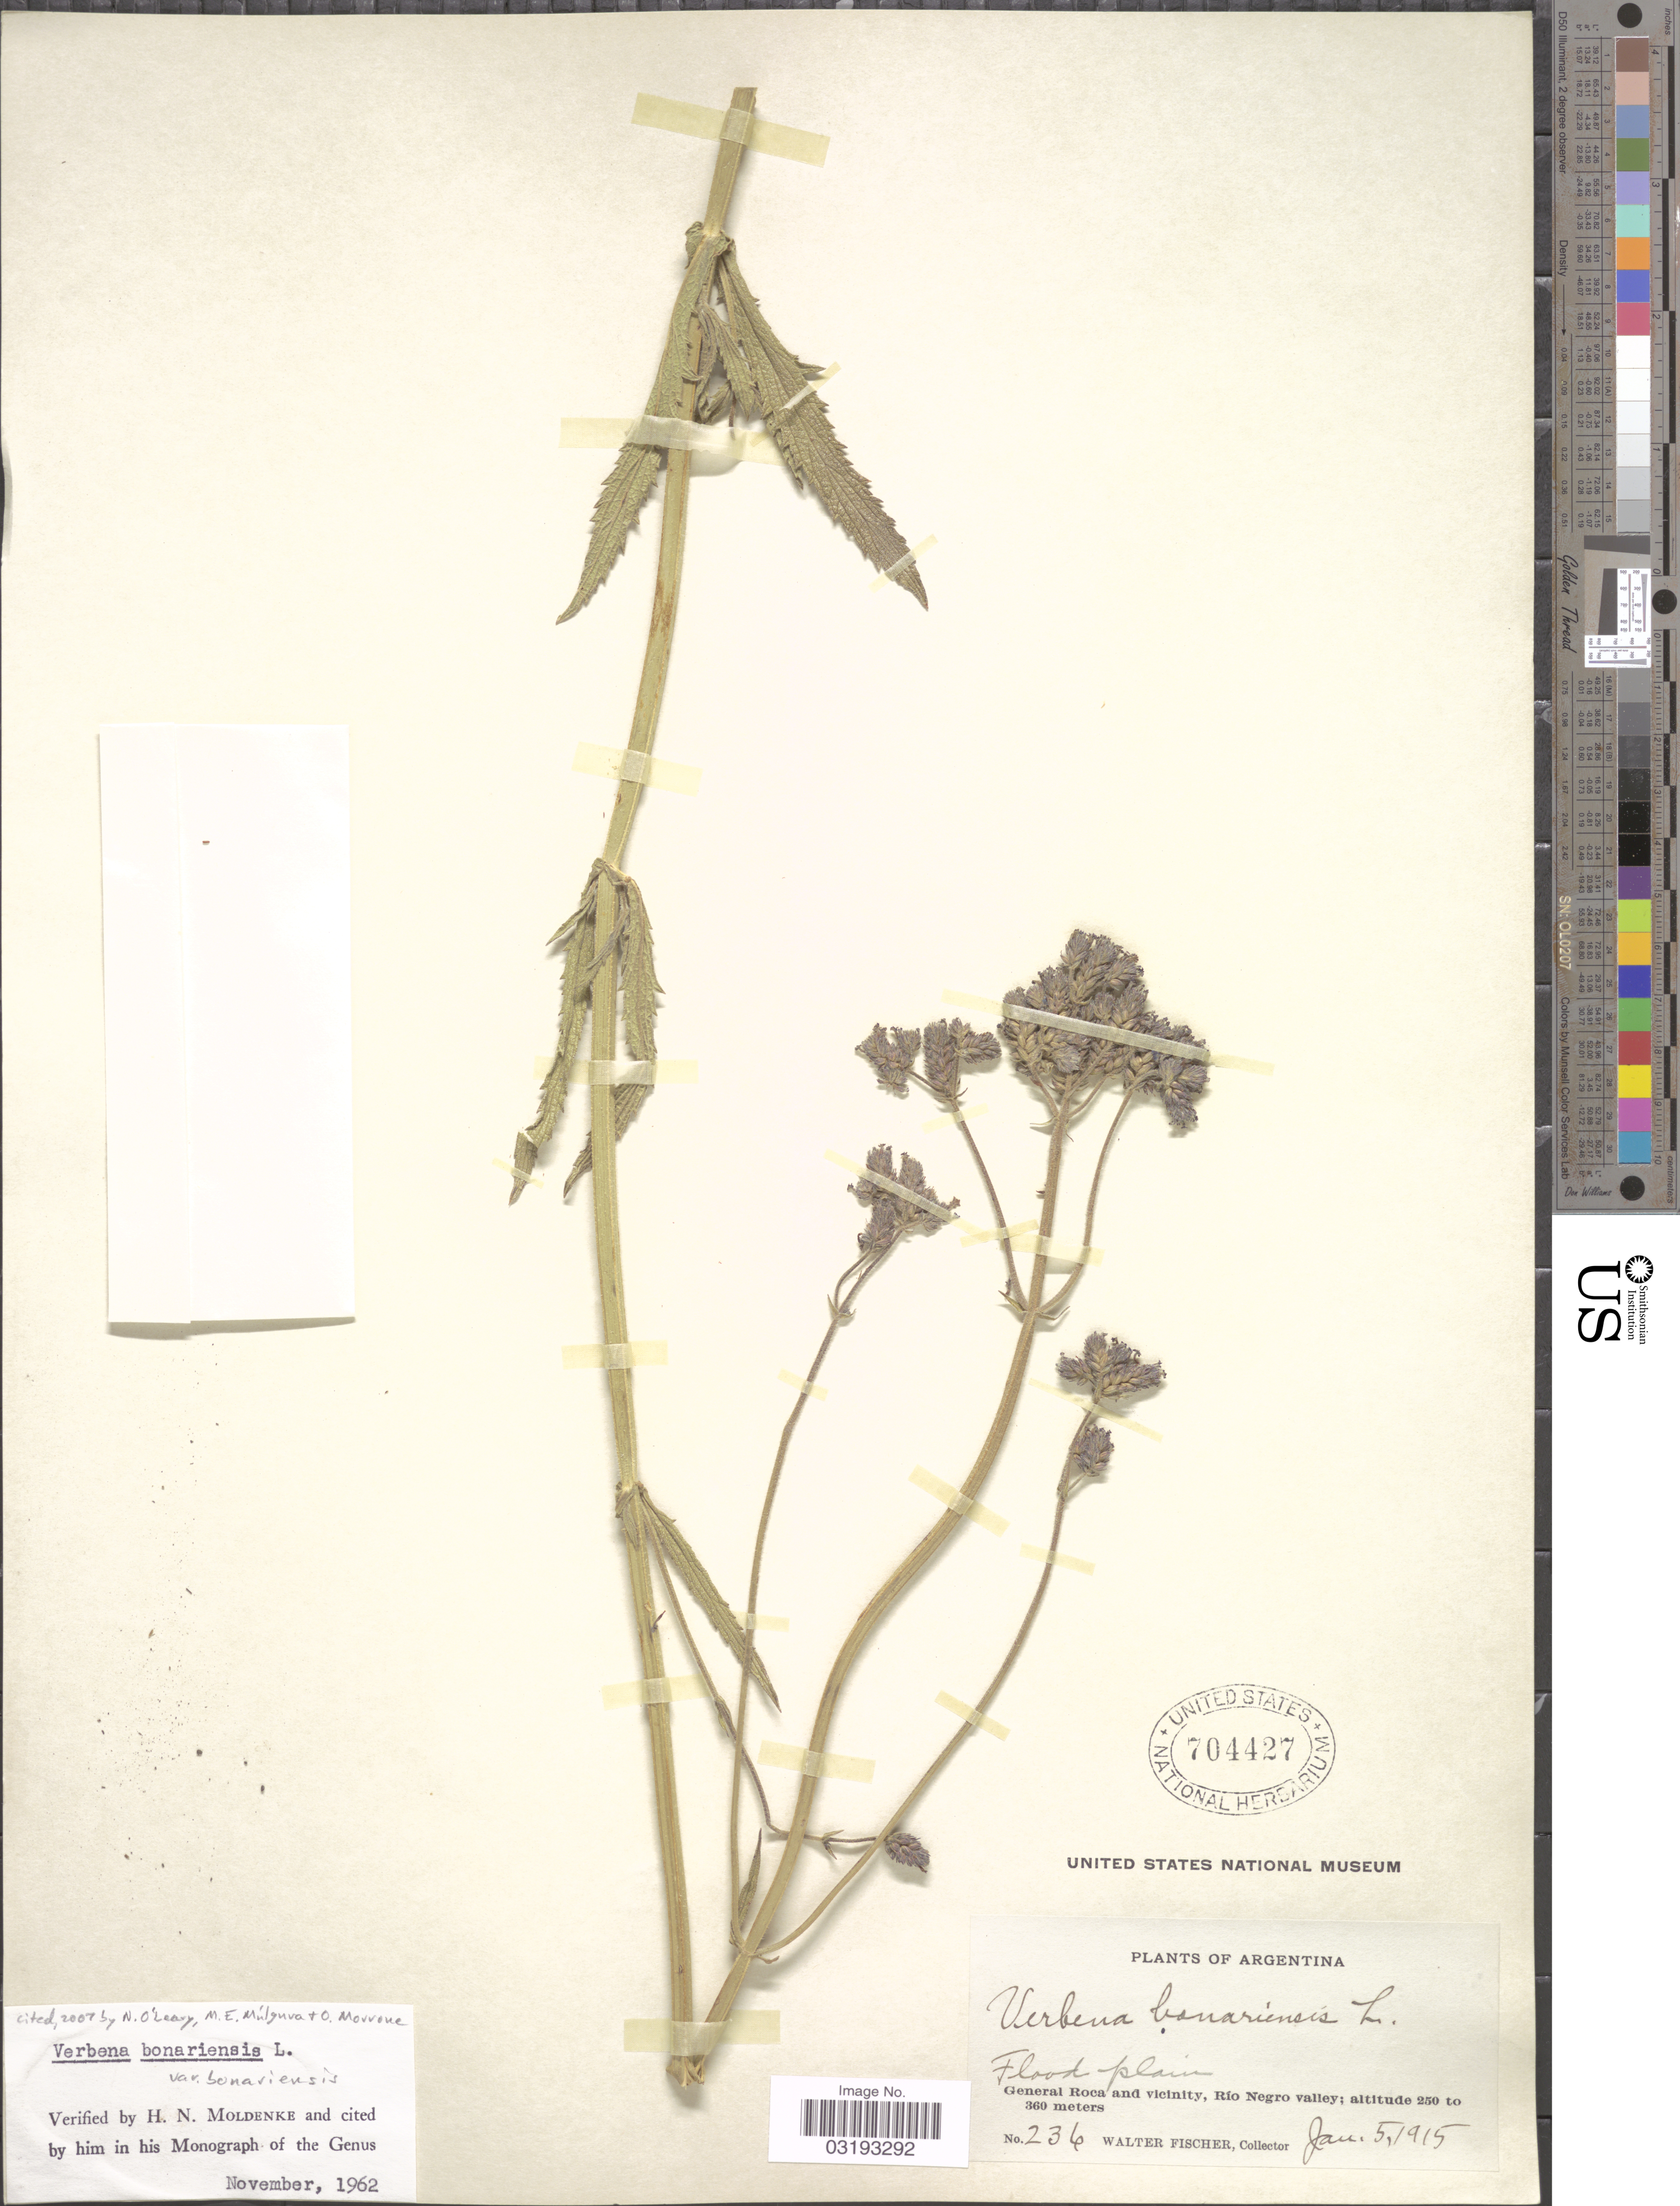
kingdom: Plantae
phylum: Tracheophyta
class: Magnoliopsida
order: Lamiales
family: Verbenaceae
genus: Verbena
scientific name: Verbena bonariensis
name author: L.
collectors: W. Fischer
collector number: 236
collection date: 1915-01-05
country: Argentina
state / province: Rio Negro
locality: General Roca and vicinity, Río Negro valley.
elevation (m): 250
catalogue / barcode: US 704427